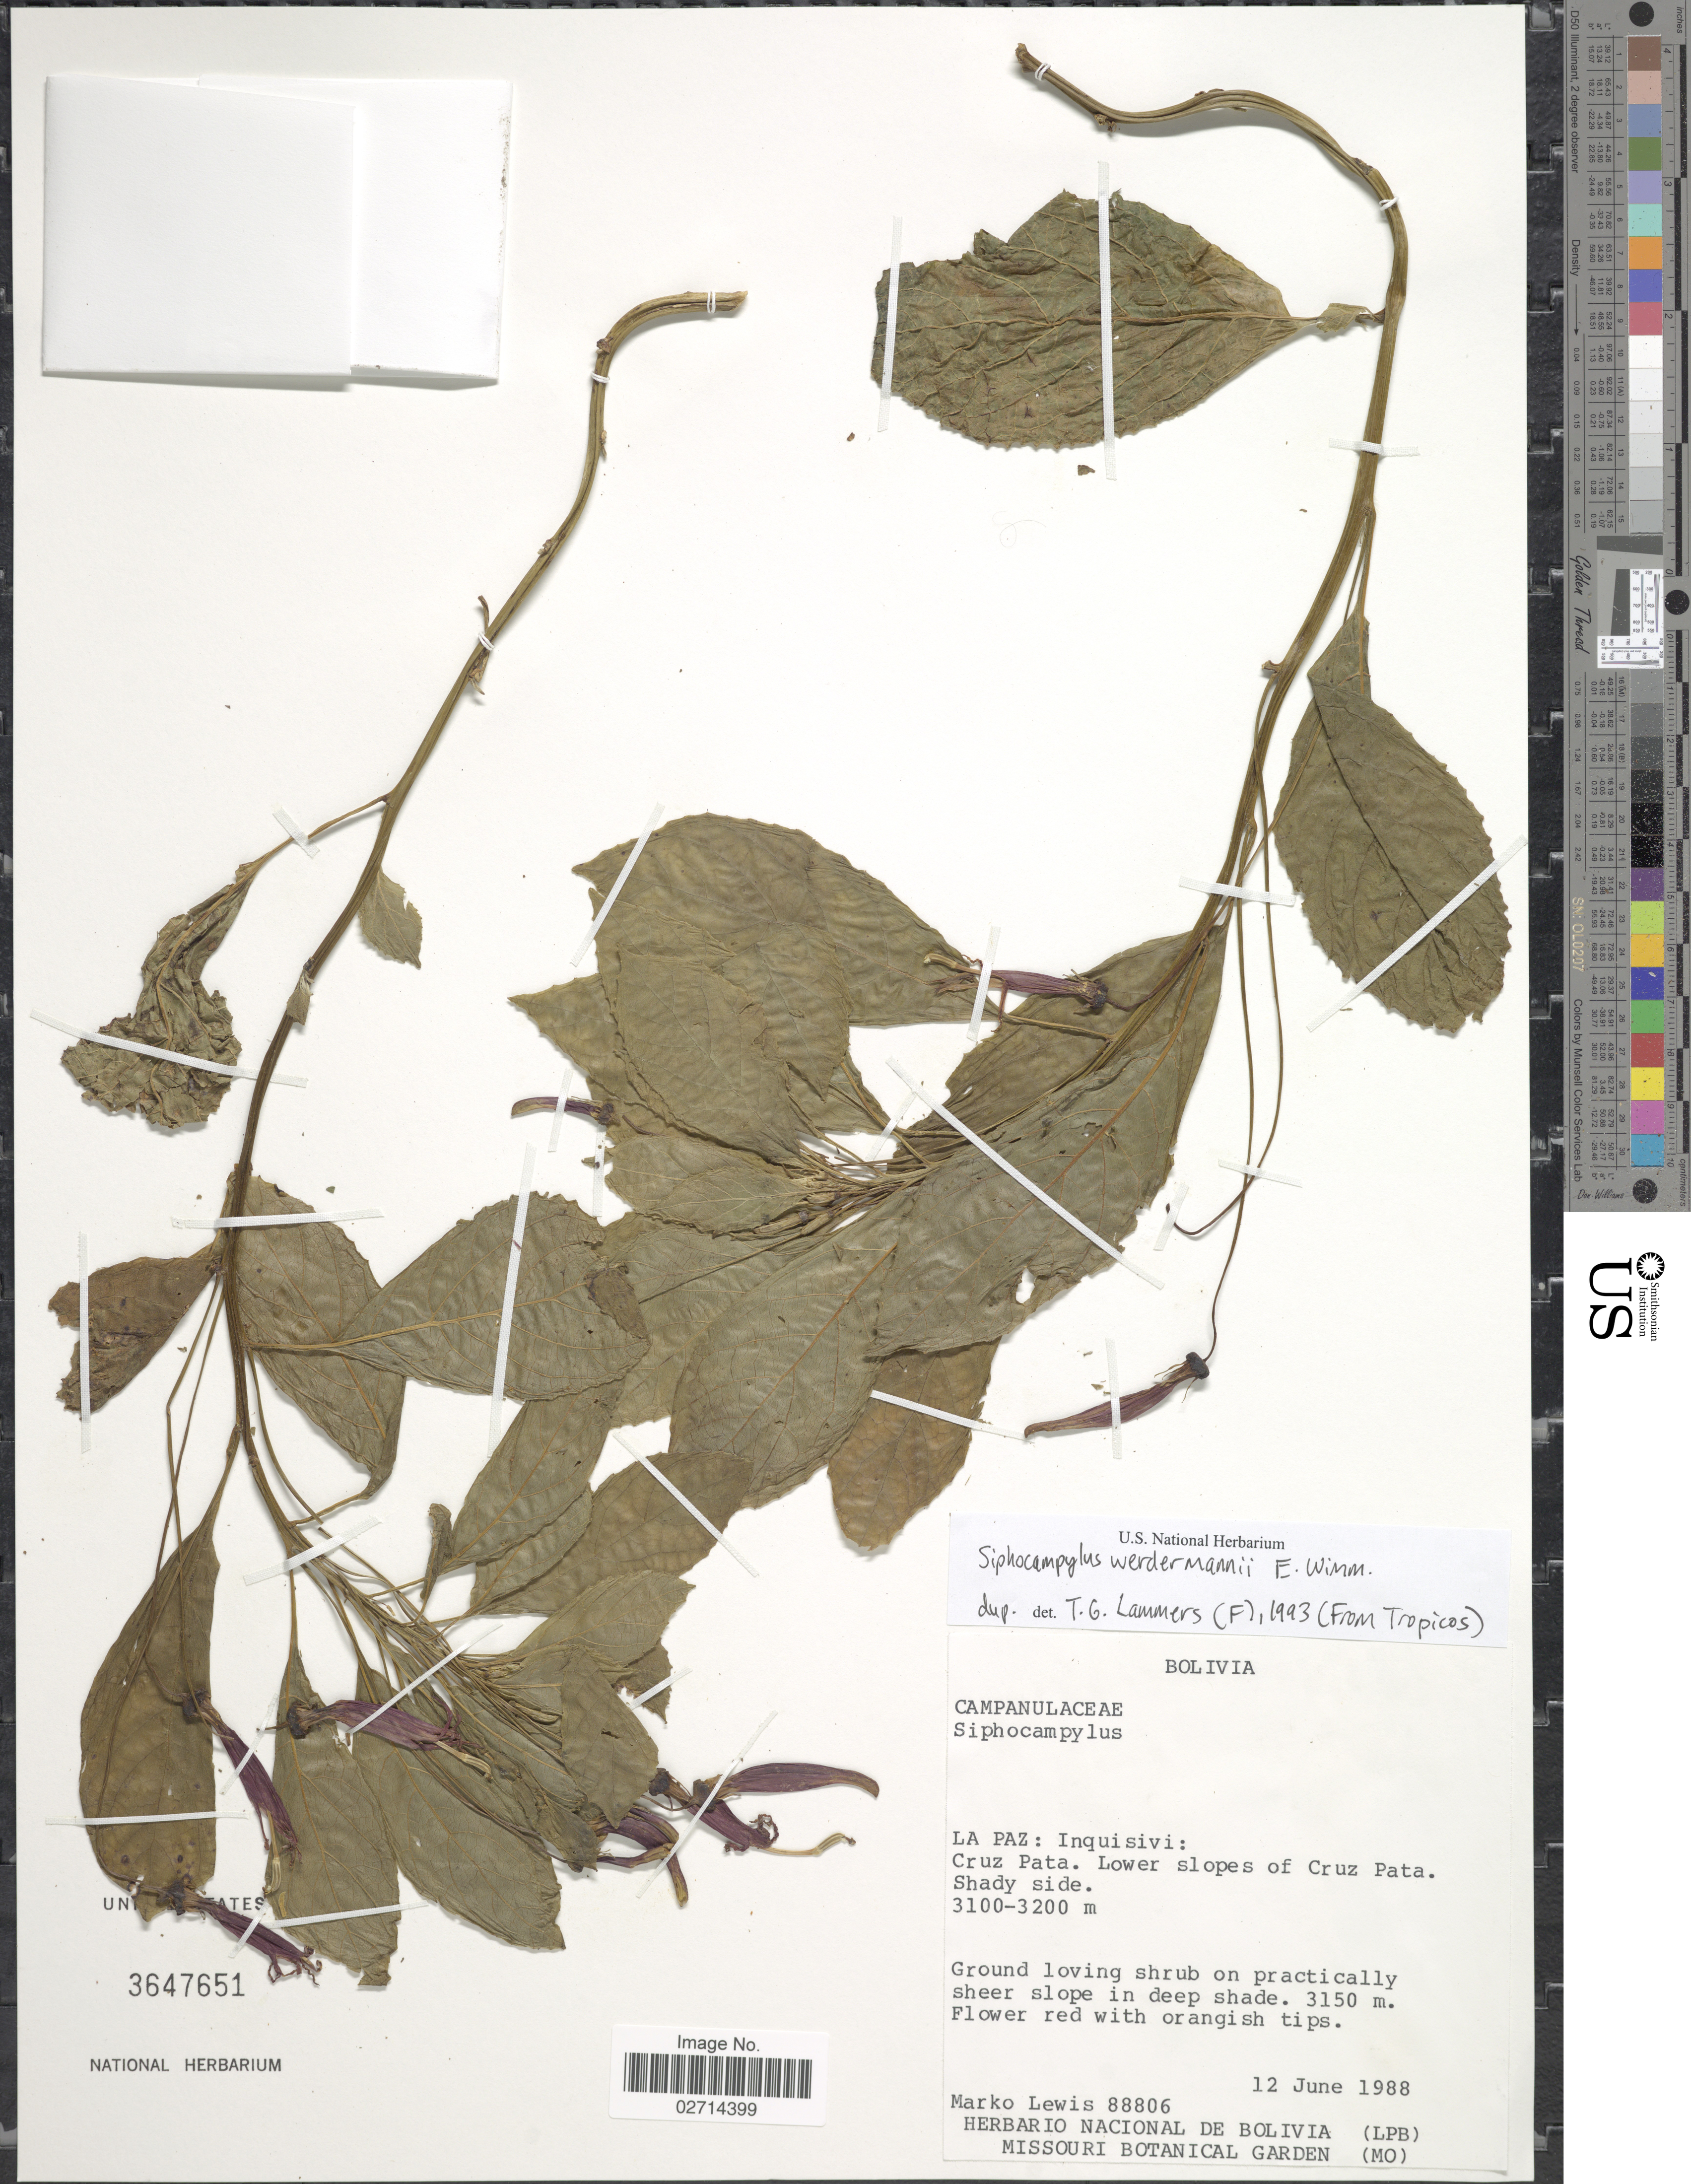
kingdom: Plantae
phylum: Tracheophyta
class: Magnoliopsida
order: Asterales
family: Campanulaceae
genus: Siphocampylus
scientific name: Siphocampylus werdermannii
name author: E. Wimm.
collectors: M. A. Lewis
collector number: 88806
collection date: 1988-06-12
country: Bolivia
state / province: La Paz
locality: Inquisivi, Cruz Pata, lower slopes of Cruz Pata, Shady side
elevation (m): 3100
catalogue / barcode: US 3647651